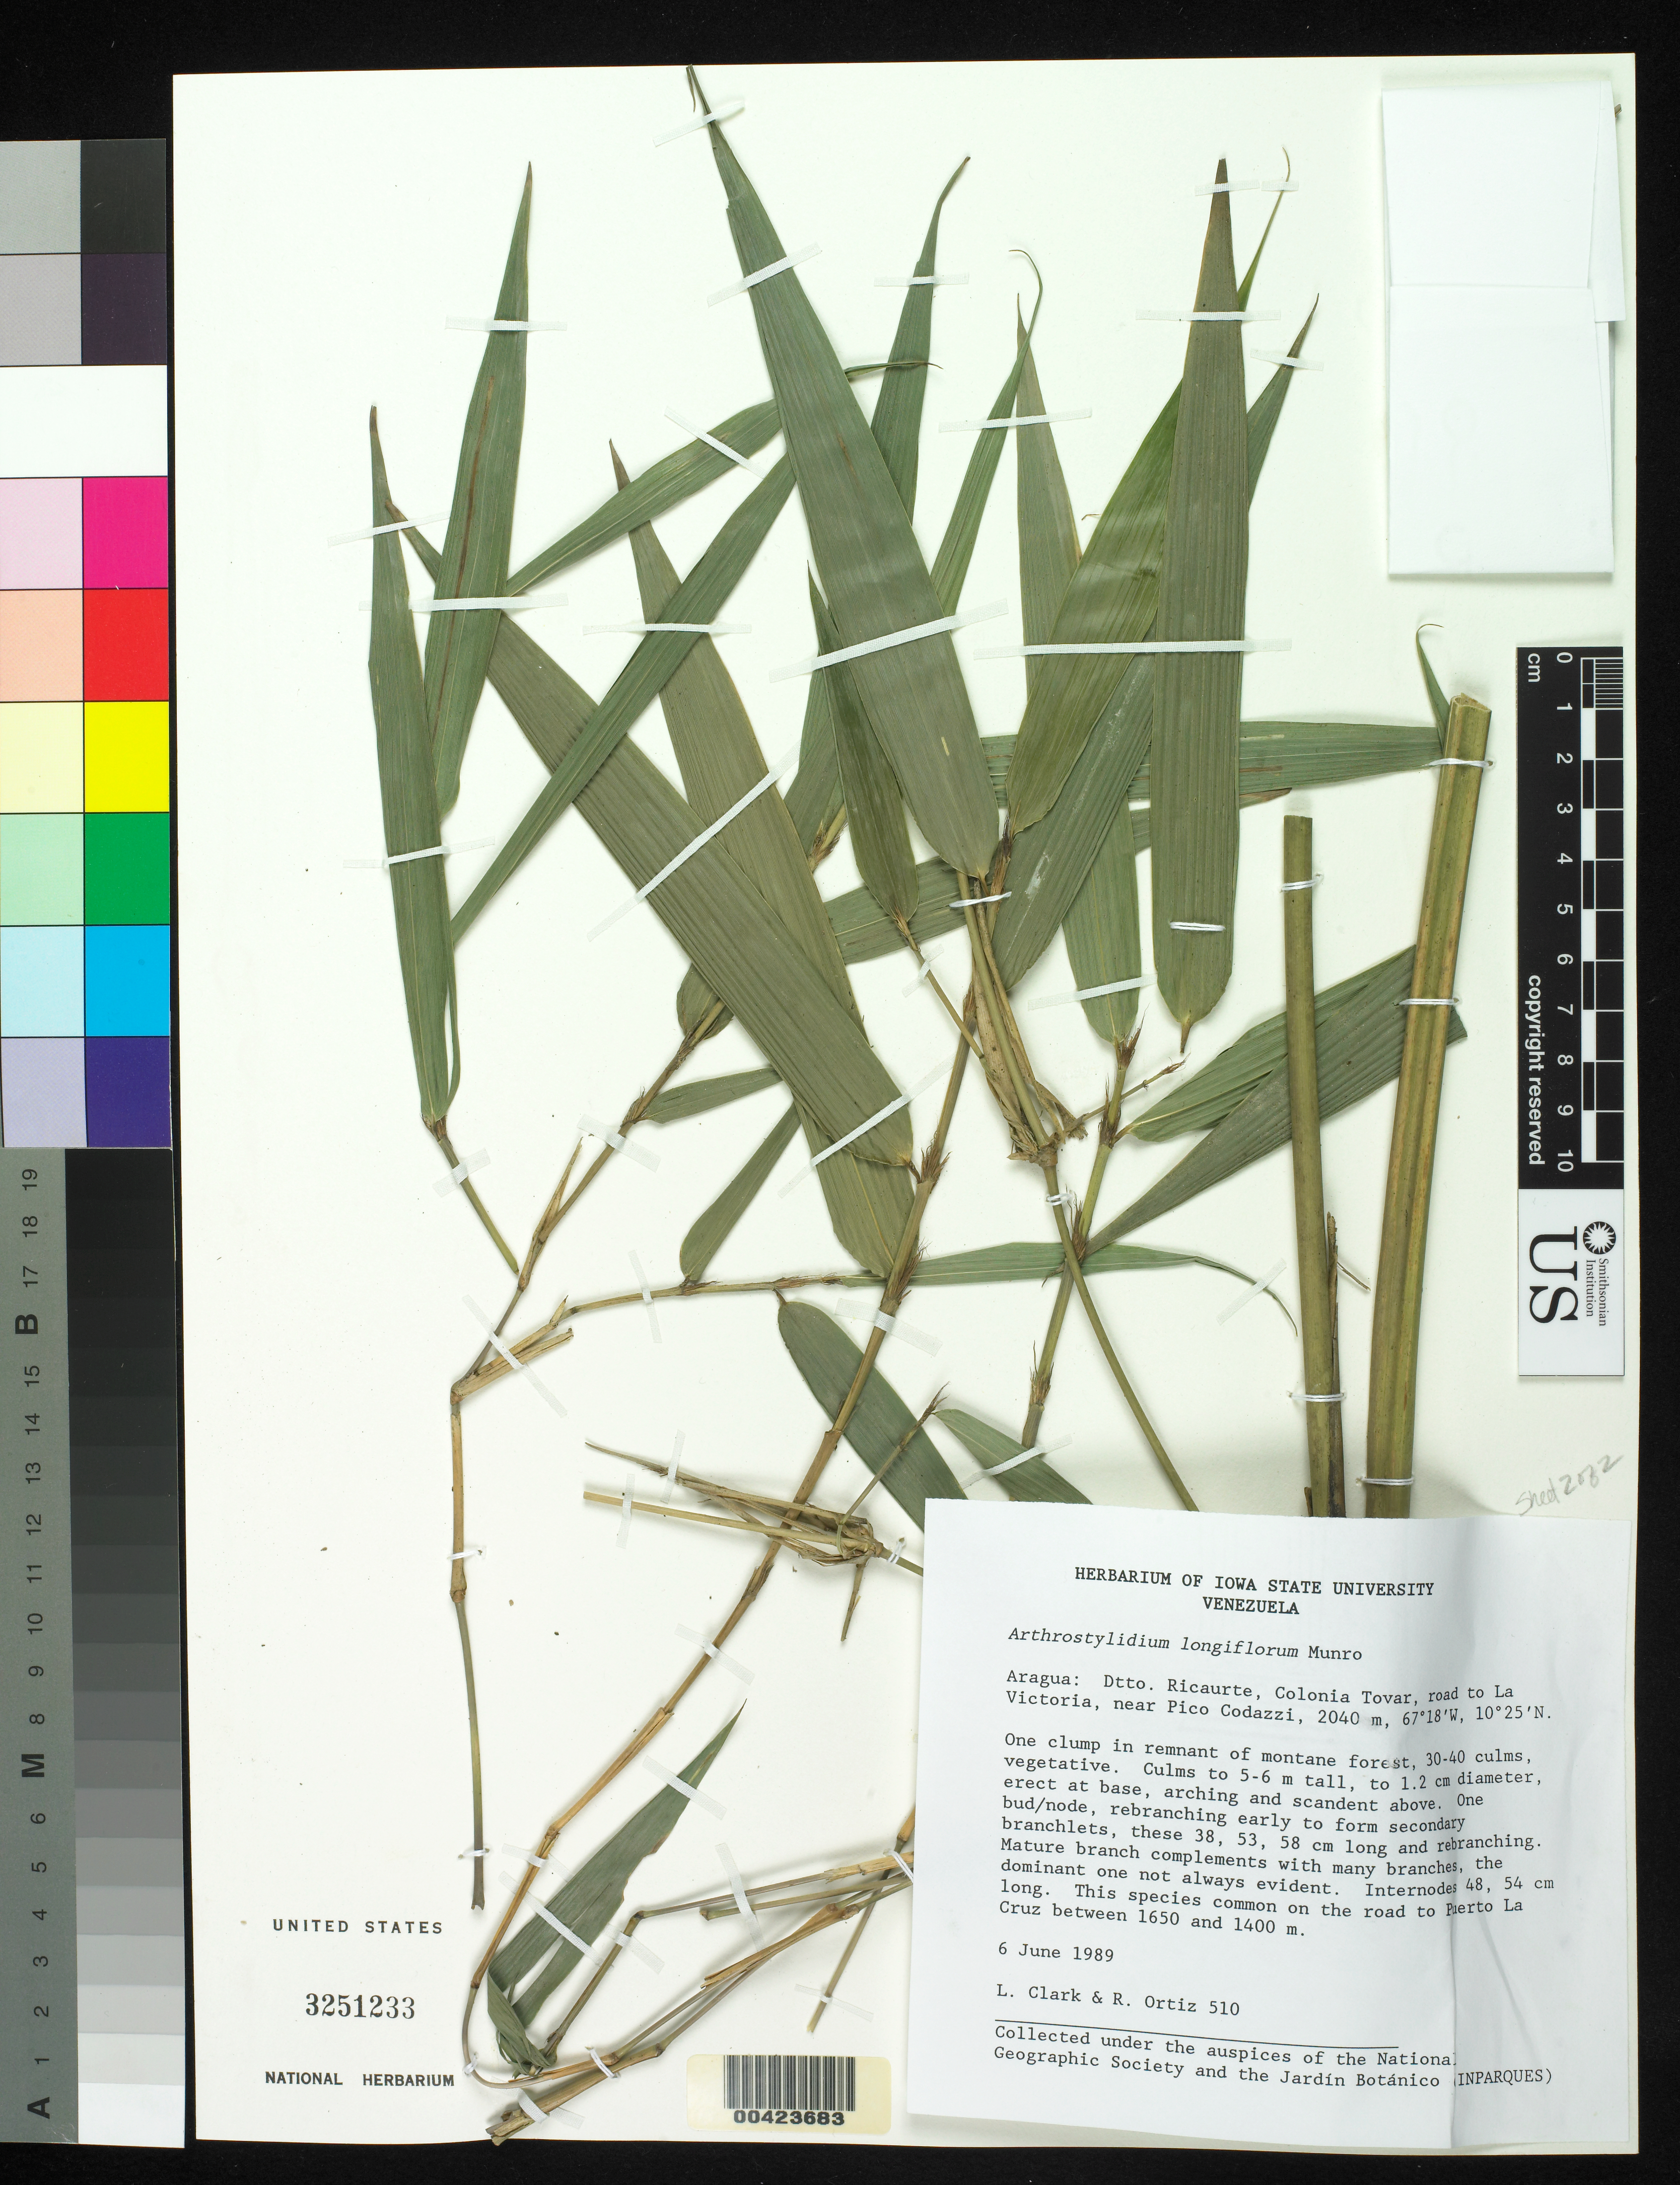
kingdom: Plantae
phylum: Tracheophyta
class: Liliopsida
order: Poales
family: Poaceae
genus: Arthrostylidium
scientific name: Arthrostylidium longiflorum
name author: Munro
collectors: L. G. Clark & R. del C. Ortiz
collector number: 510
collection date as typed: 06 Jun 1989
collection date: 1989-06-06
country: Venezuela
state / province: Aragua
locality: Pico codazzi, near; colonia tovar; rd to la victoria; dtto ricaurte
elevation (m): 2040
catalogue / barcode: US 3251233